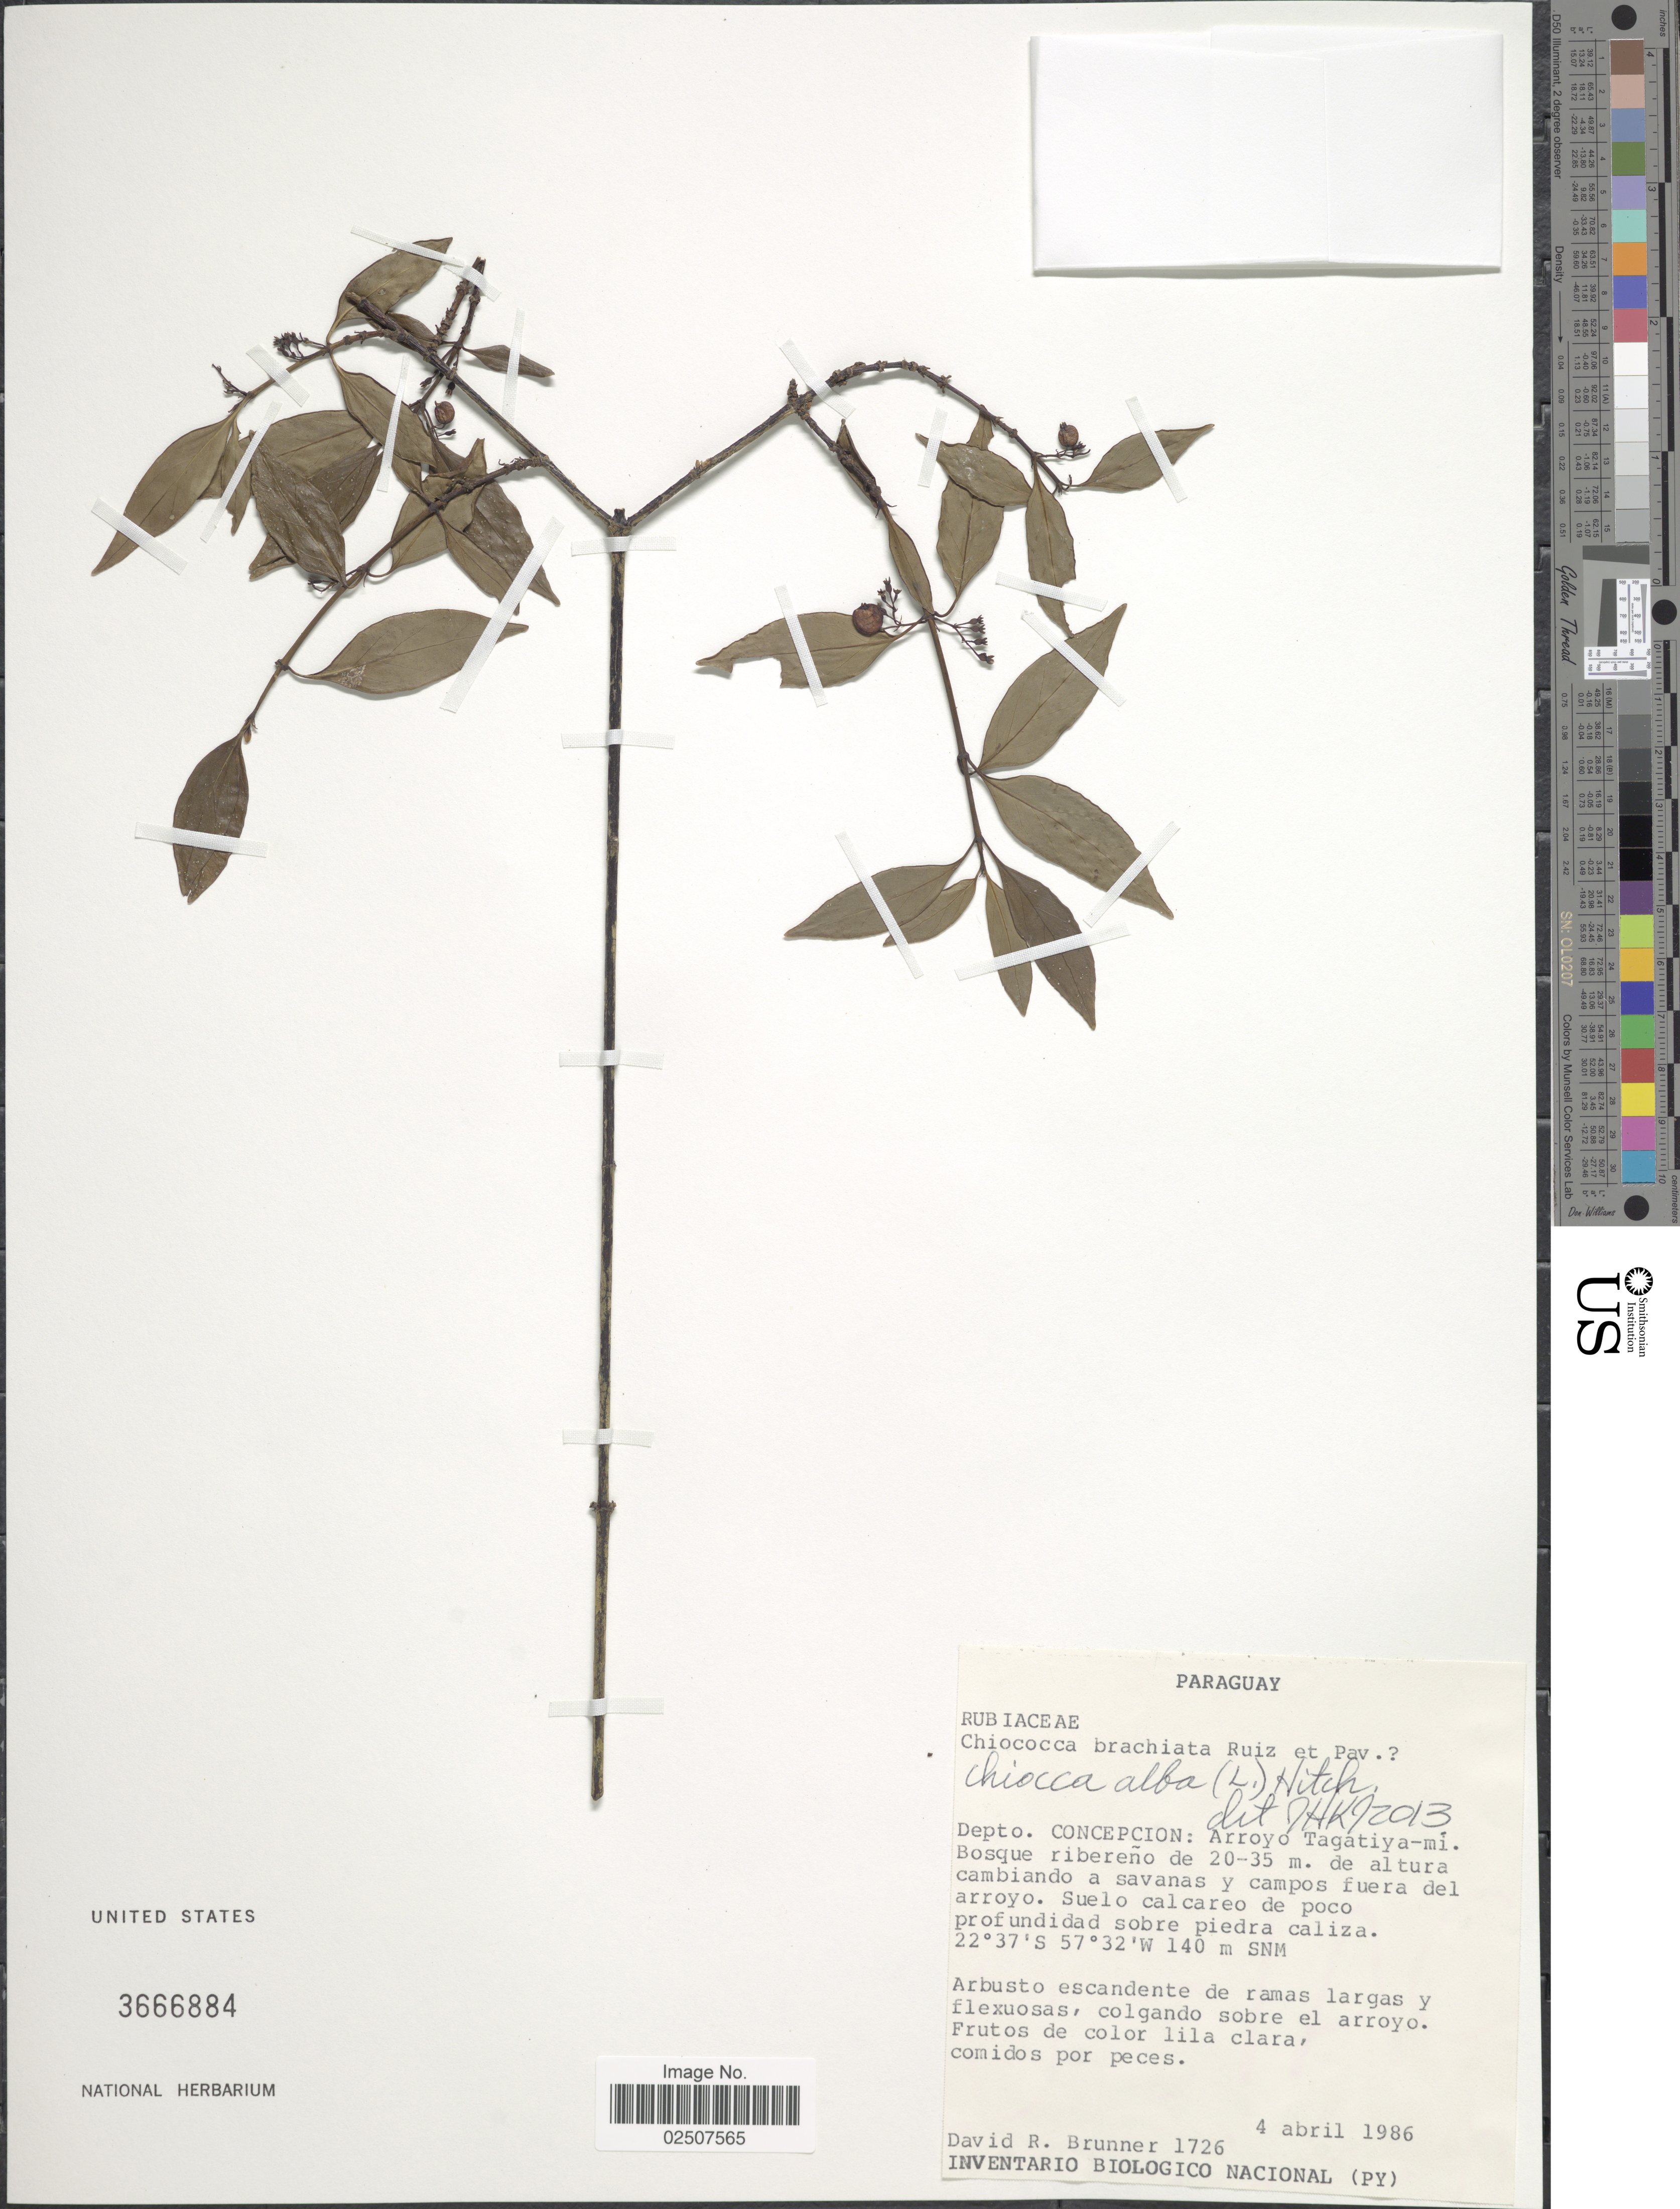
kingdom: Plantae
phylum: Tracheophyta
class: Magnoliopsida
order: Gentianales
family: Rubiaceae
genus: Chiococca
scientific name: Chiococca alba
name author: (L.) Hitchc.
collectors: D. R. Brunner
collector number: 1726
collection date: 1986-04-04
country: Paraguay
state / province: Concepcion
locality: Depto. Concepcion: Arroyo Tagatiya - mi.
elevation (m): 140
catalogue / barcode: US 3666884